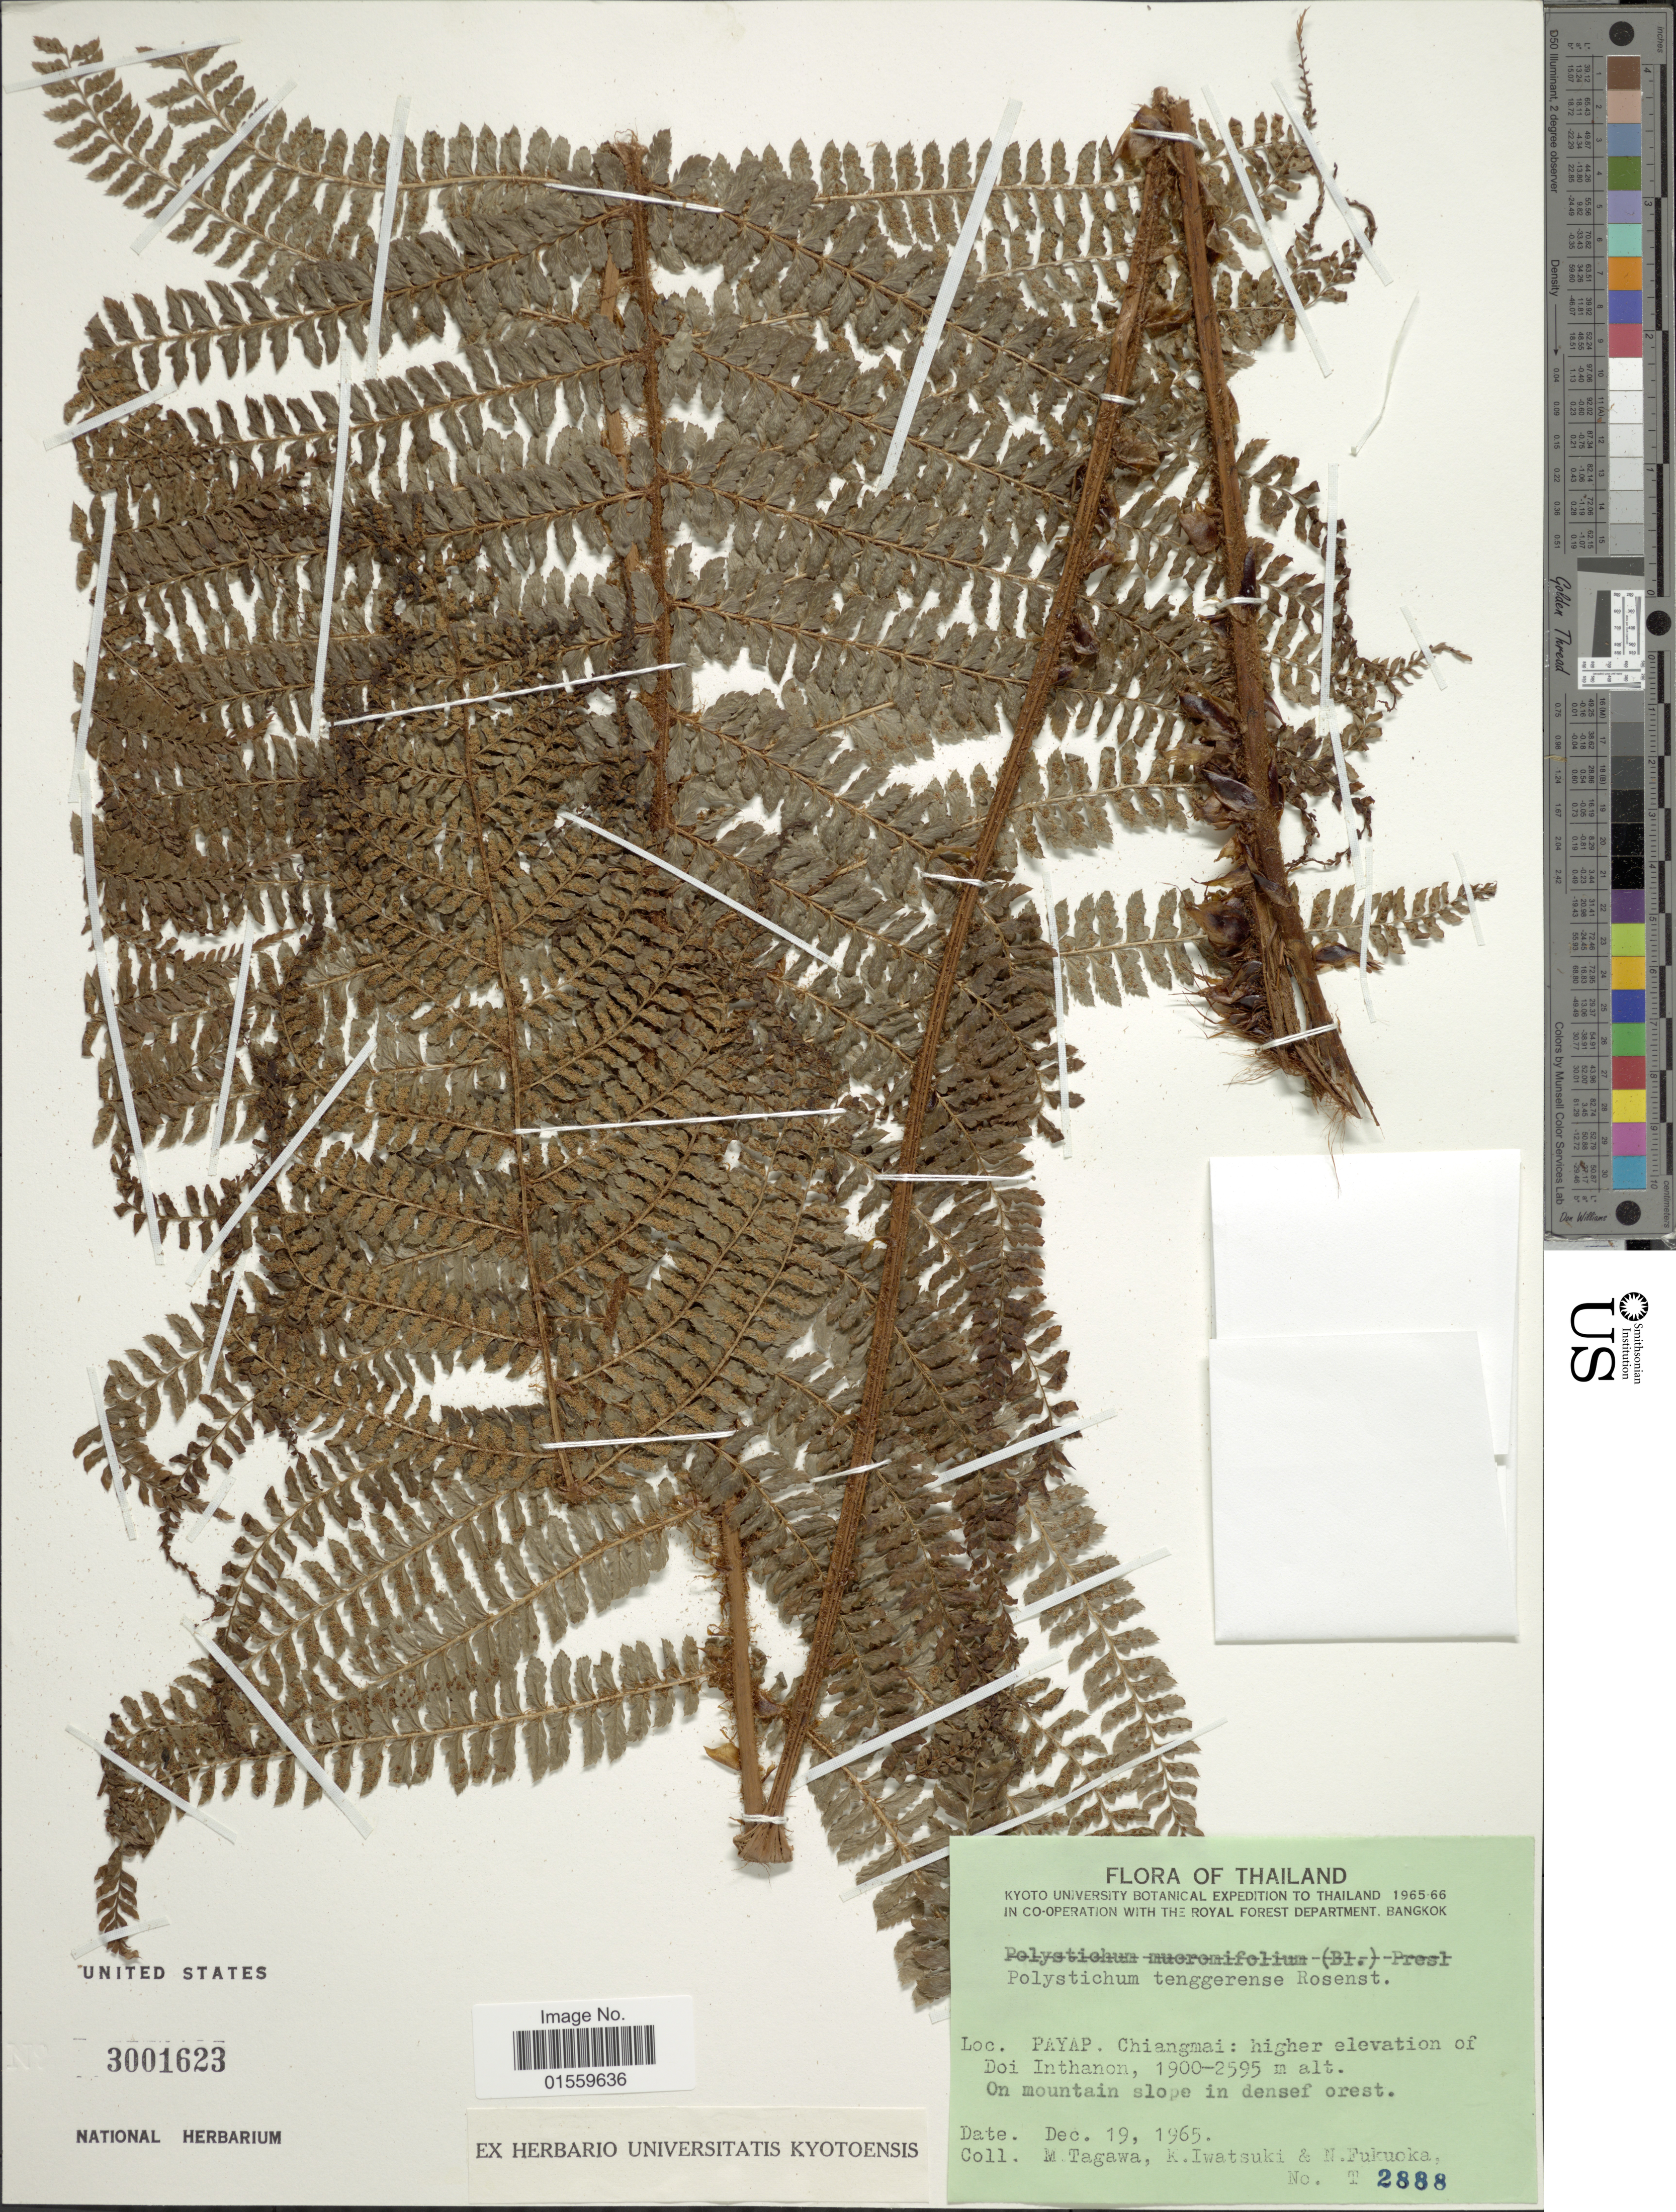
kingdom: Plantae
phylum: Tracheophyta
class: Polypodiopsida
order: Polypodiales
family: Dryopteridaceae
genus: Polystichum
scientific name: Polystichum tenggerense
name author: Rosenst.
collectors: M. Kitagawa, K. Iwatsuki & N. Fukuoka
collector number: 2888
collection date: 1965-12-19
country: Thailand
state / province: Chiang Mai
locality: Loc. Payap, Chiangmai: Higher elevation of Doi Inthanon.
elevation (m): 1900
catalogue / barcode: US 3001623